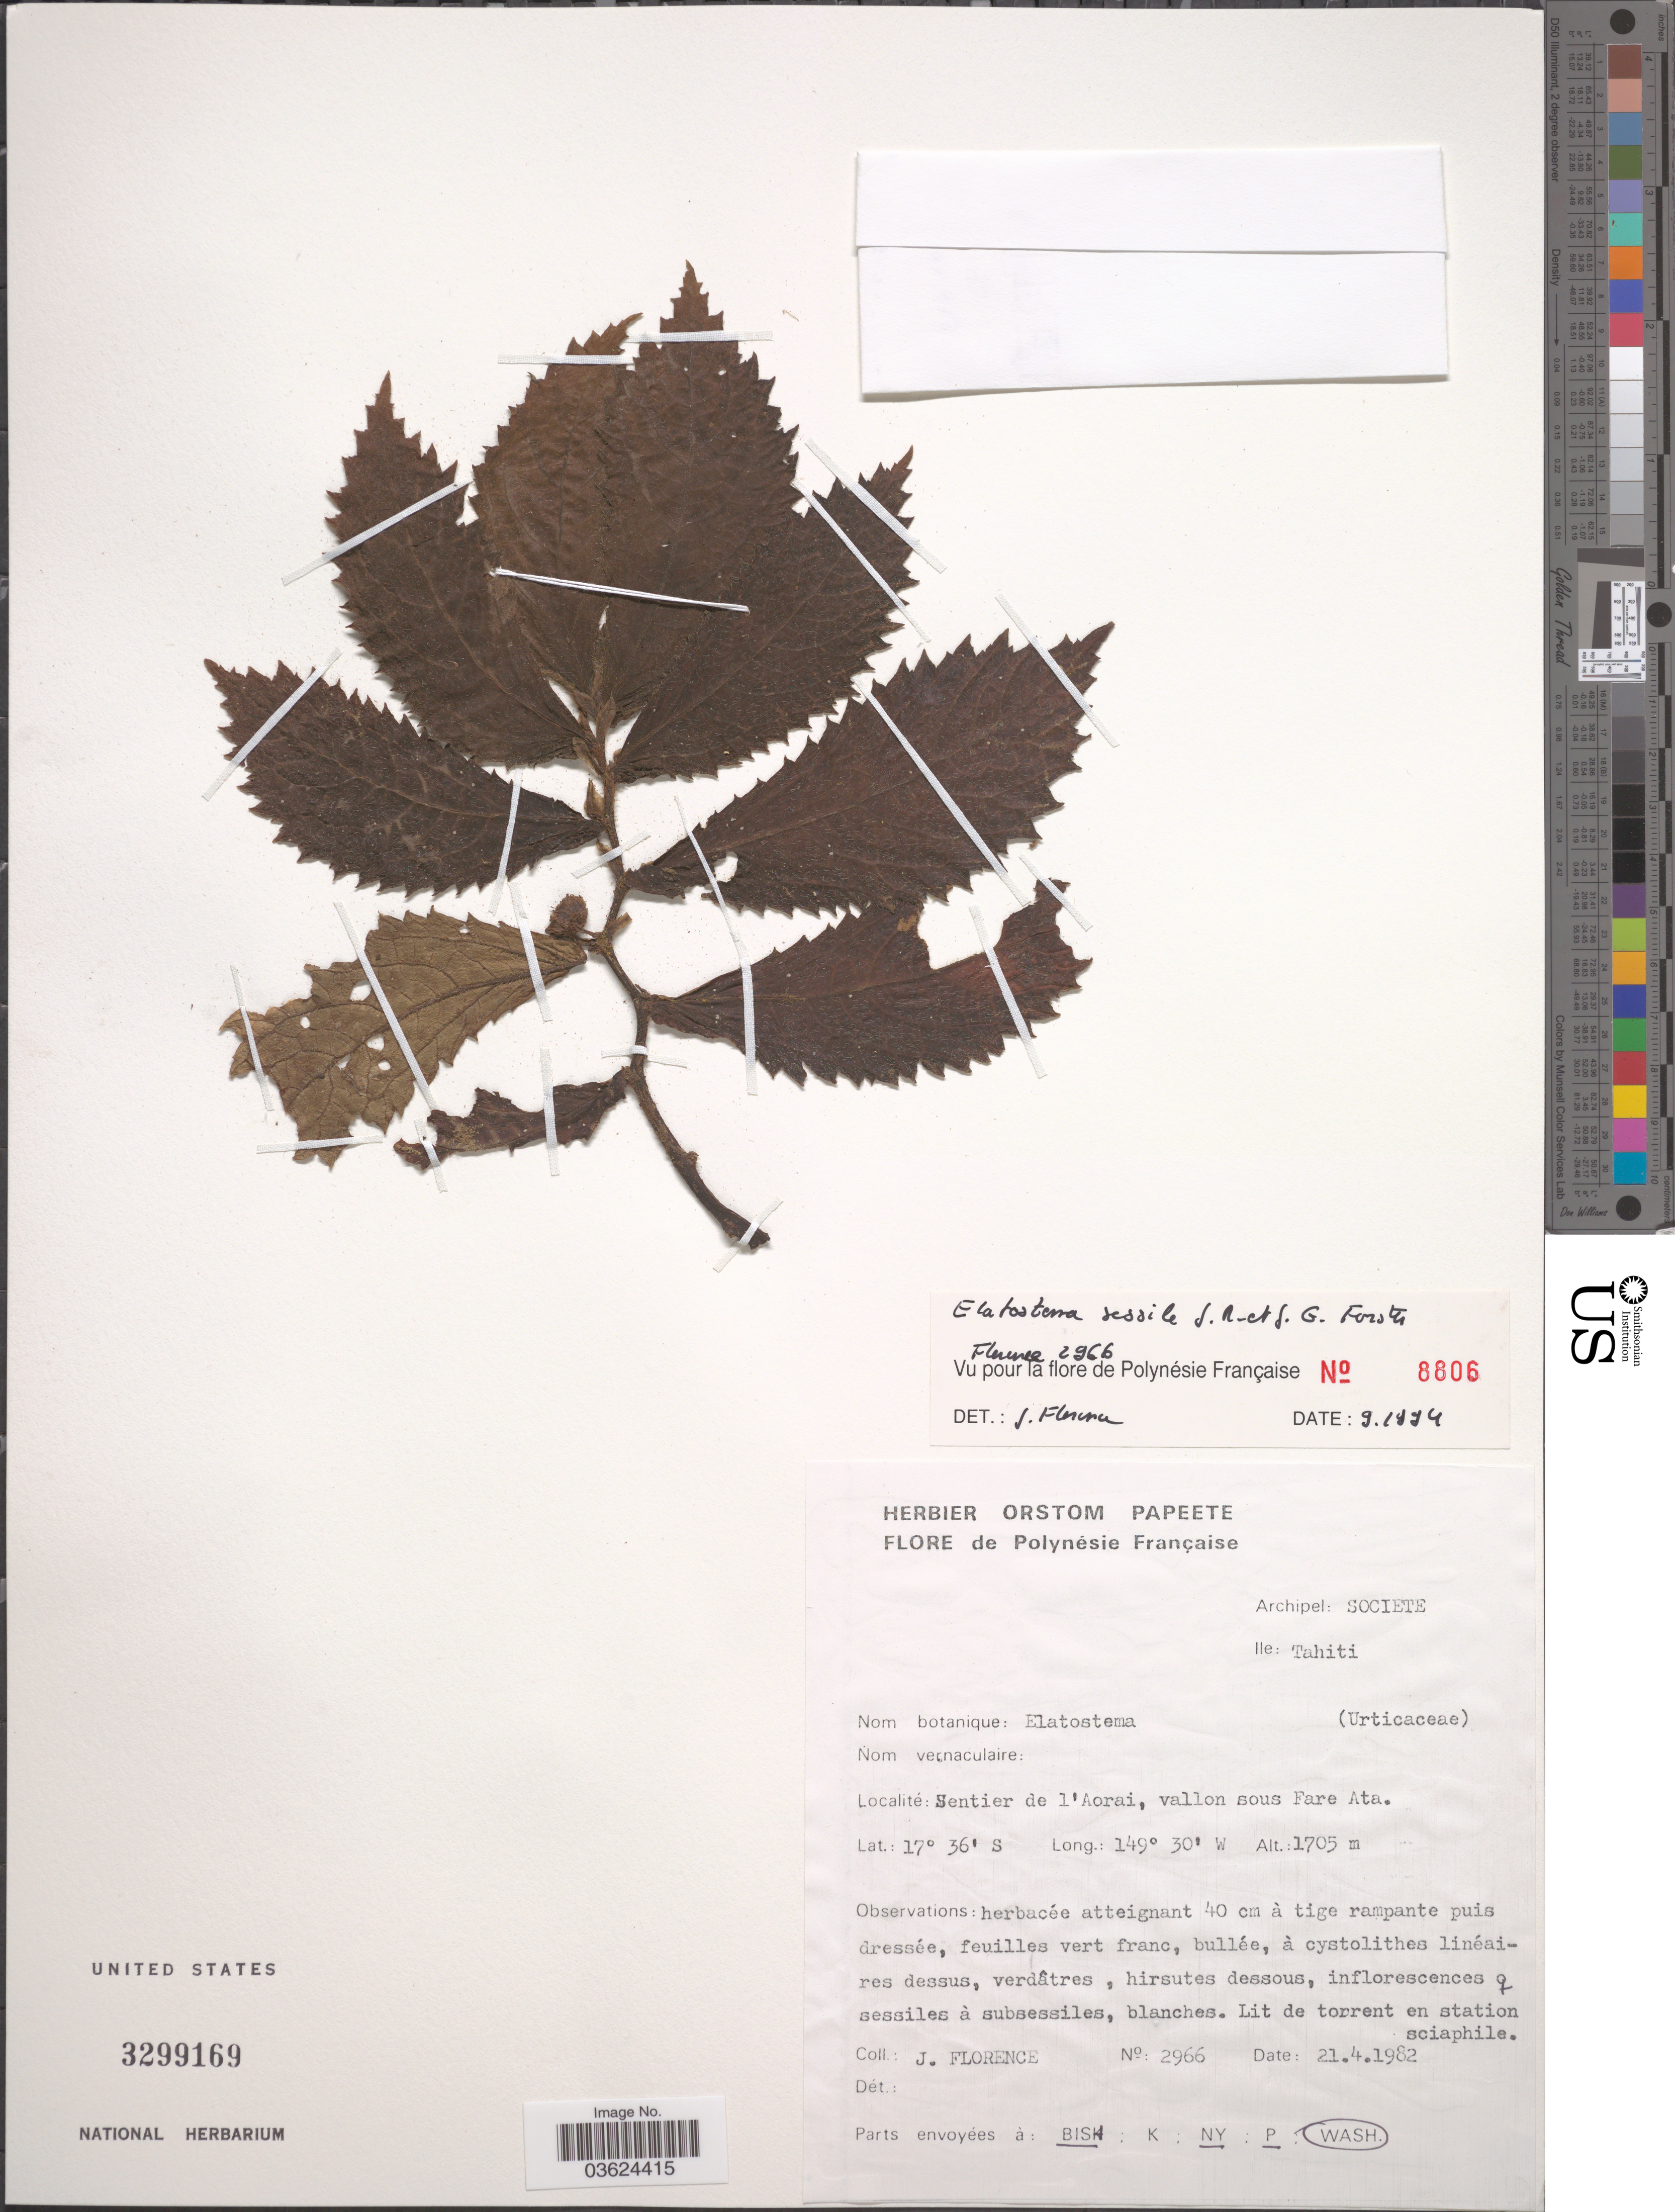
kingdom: Plantae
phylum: Tracheophyta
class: Magnoliopsida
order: Rosales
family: Urticaceae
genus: Elatostema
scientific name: Elatostema sessile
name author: J.R. Forst. & G. Forst.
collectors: J. Florence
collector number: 2966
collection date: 1982-04-21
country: French Polynesia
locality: Polynésie Française. Archipel: Societe, Ile Tahiti. Sentier de l'Aorai, vallon sous Fare Ata.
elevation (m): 1705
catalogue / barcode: US 3299169